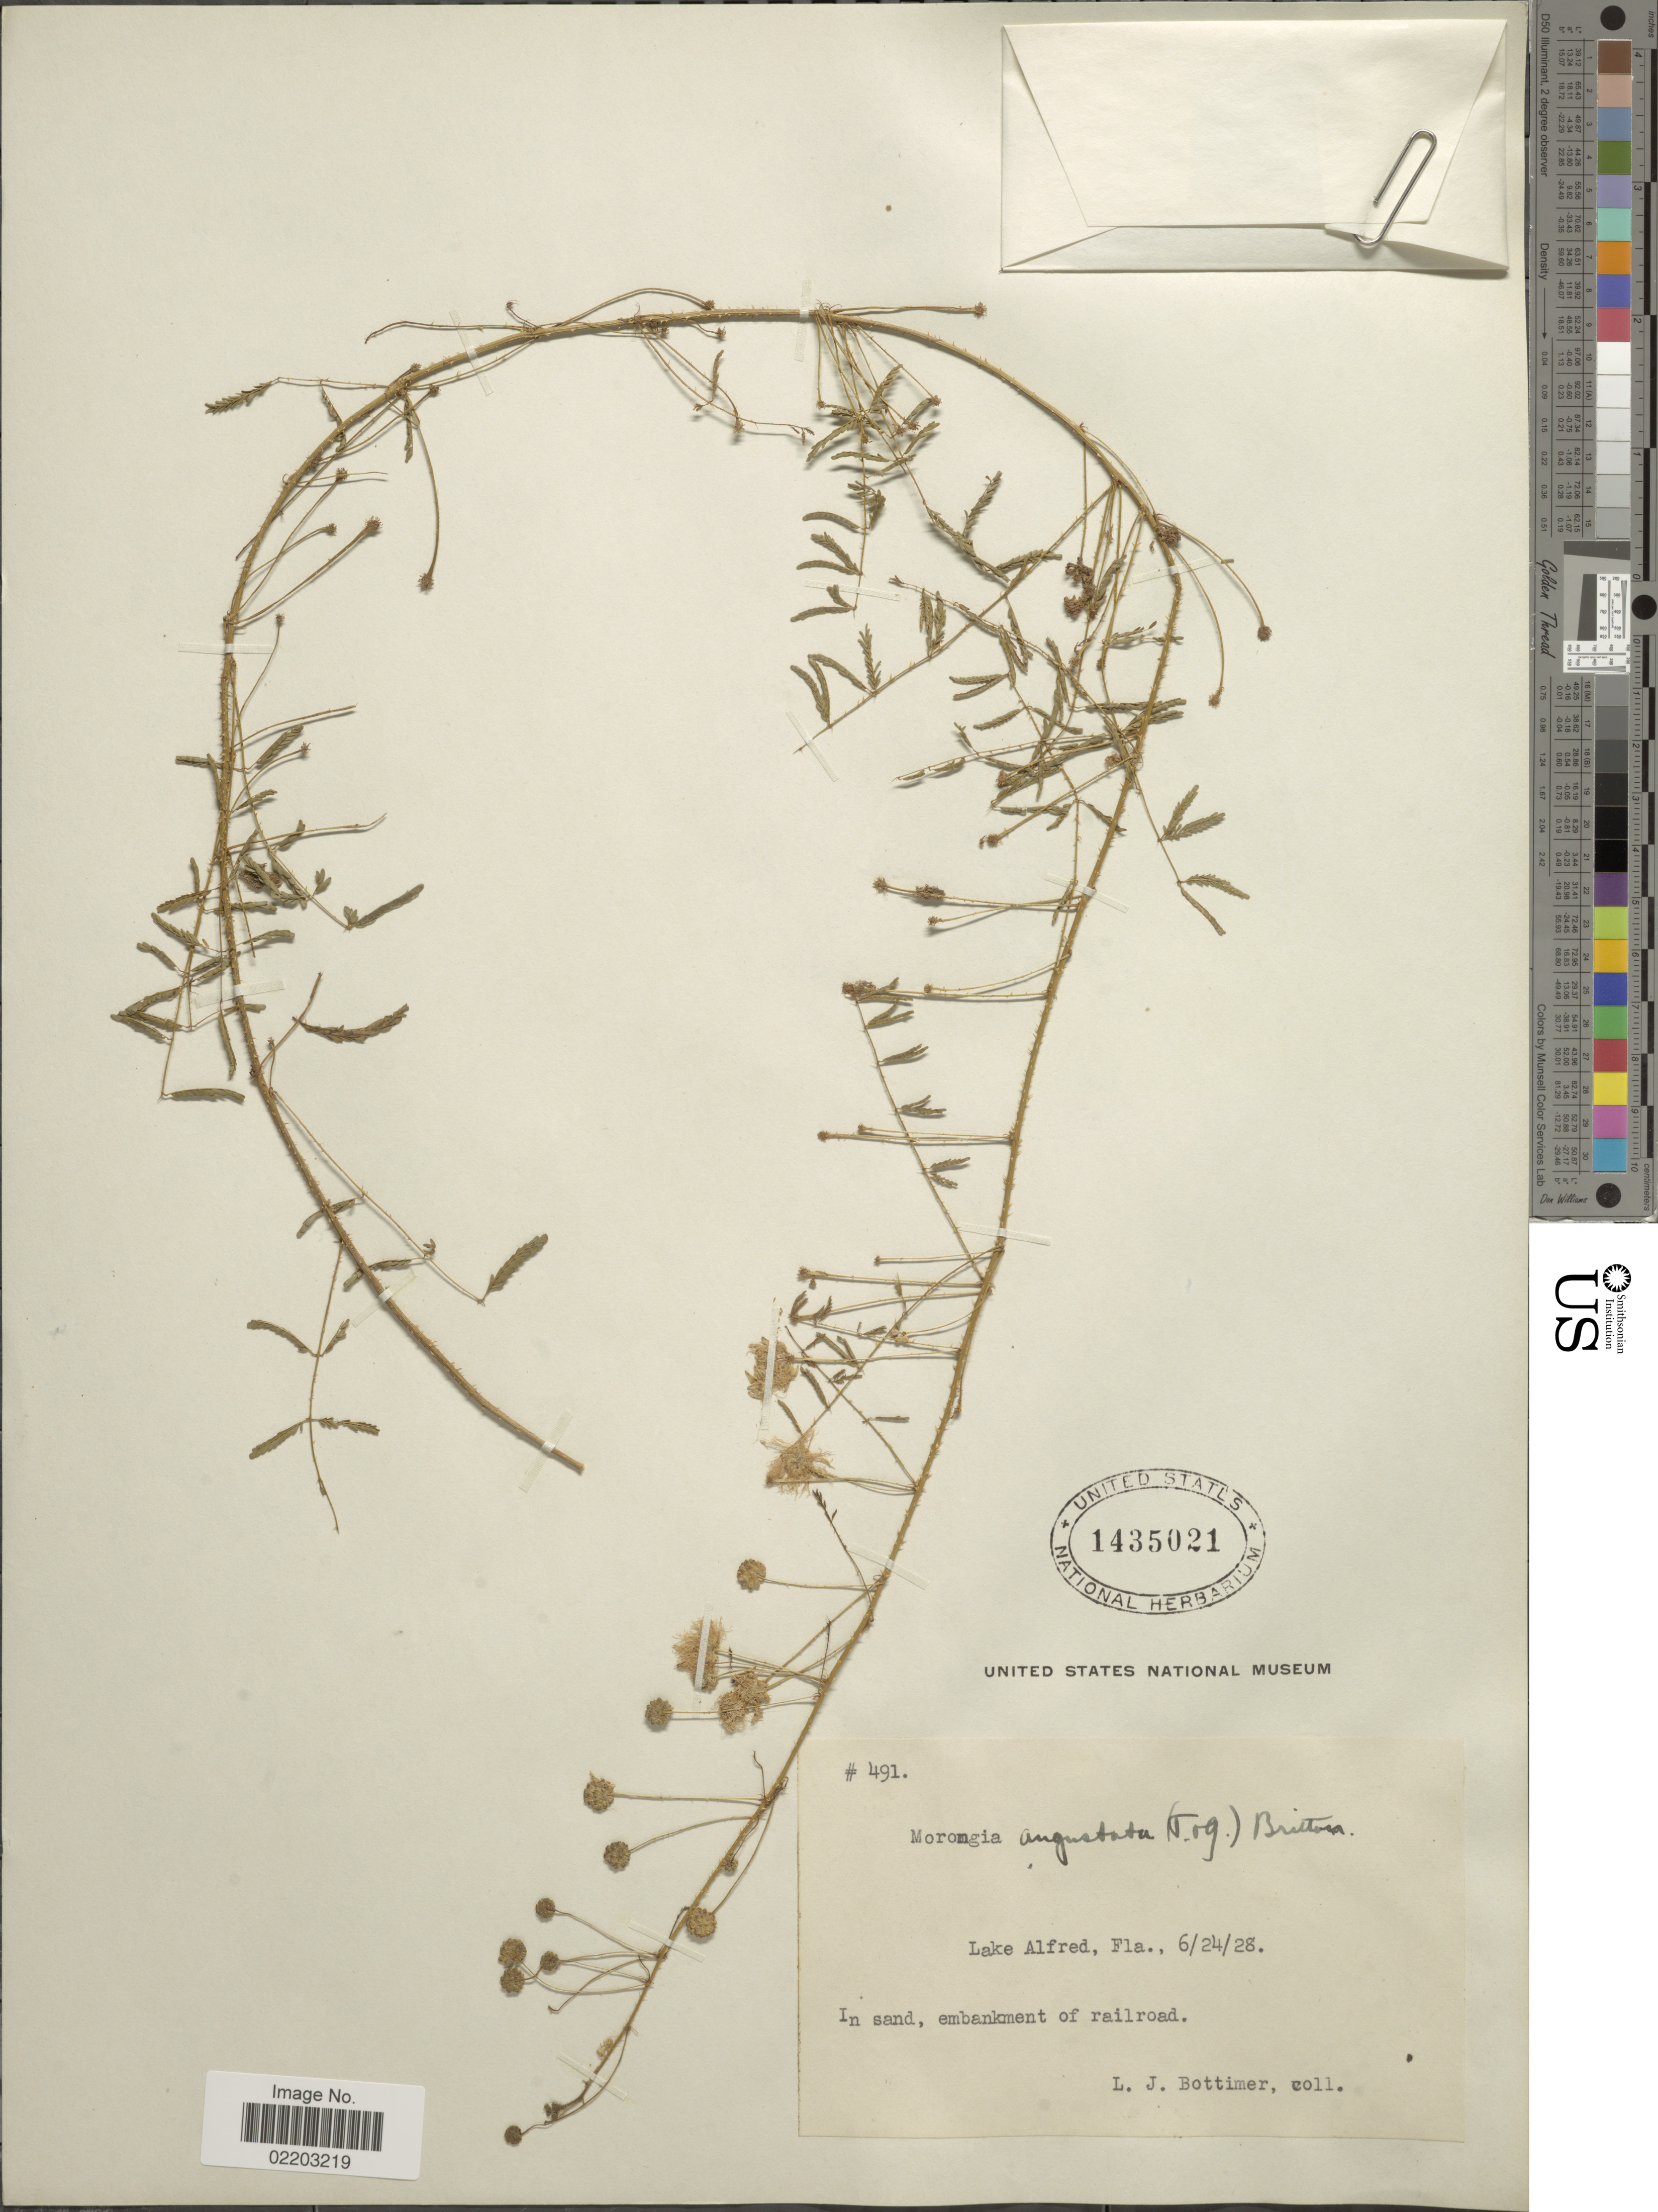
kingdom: Plantae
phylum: Tracheophyta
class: Magnoliopsida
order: Fabales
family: Fabaceae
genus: Mimosa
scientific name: Mimosa microphylla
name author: Dryand.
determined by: Strong, M. T., (US), Smithsonian Institution - National Museum of Natural History (UNITED STATES)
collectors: L. Bottimer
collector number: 491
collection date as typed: Transcribed d/m/y: 24/6/28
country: United States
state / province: Florida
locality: Lake Alfred, In sand, embankment of railroad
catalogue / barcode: US 1435021